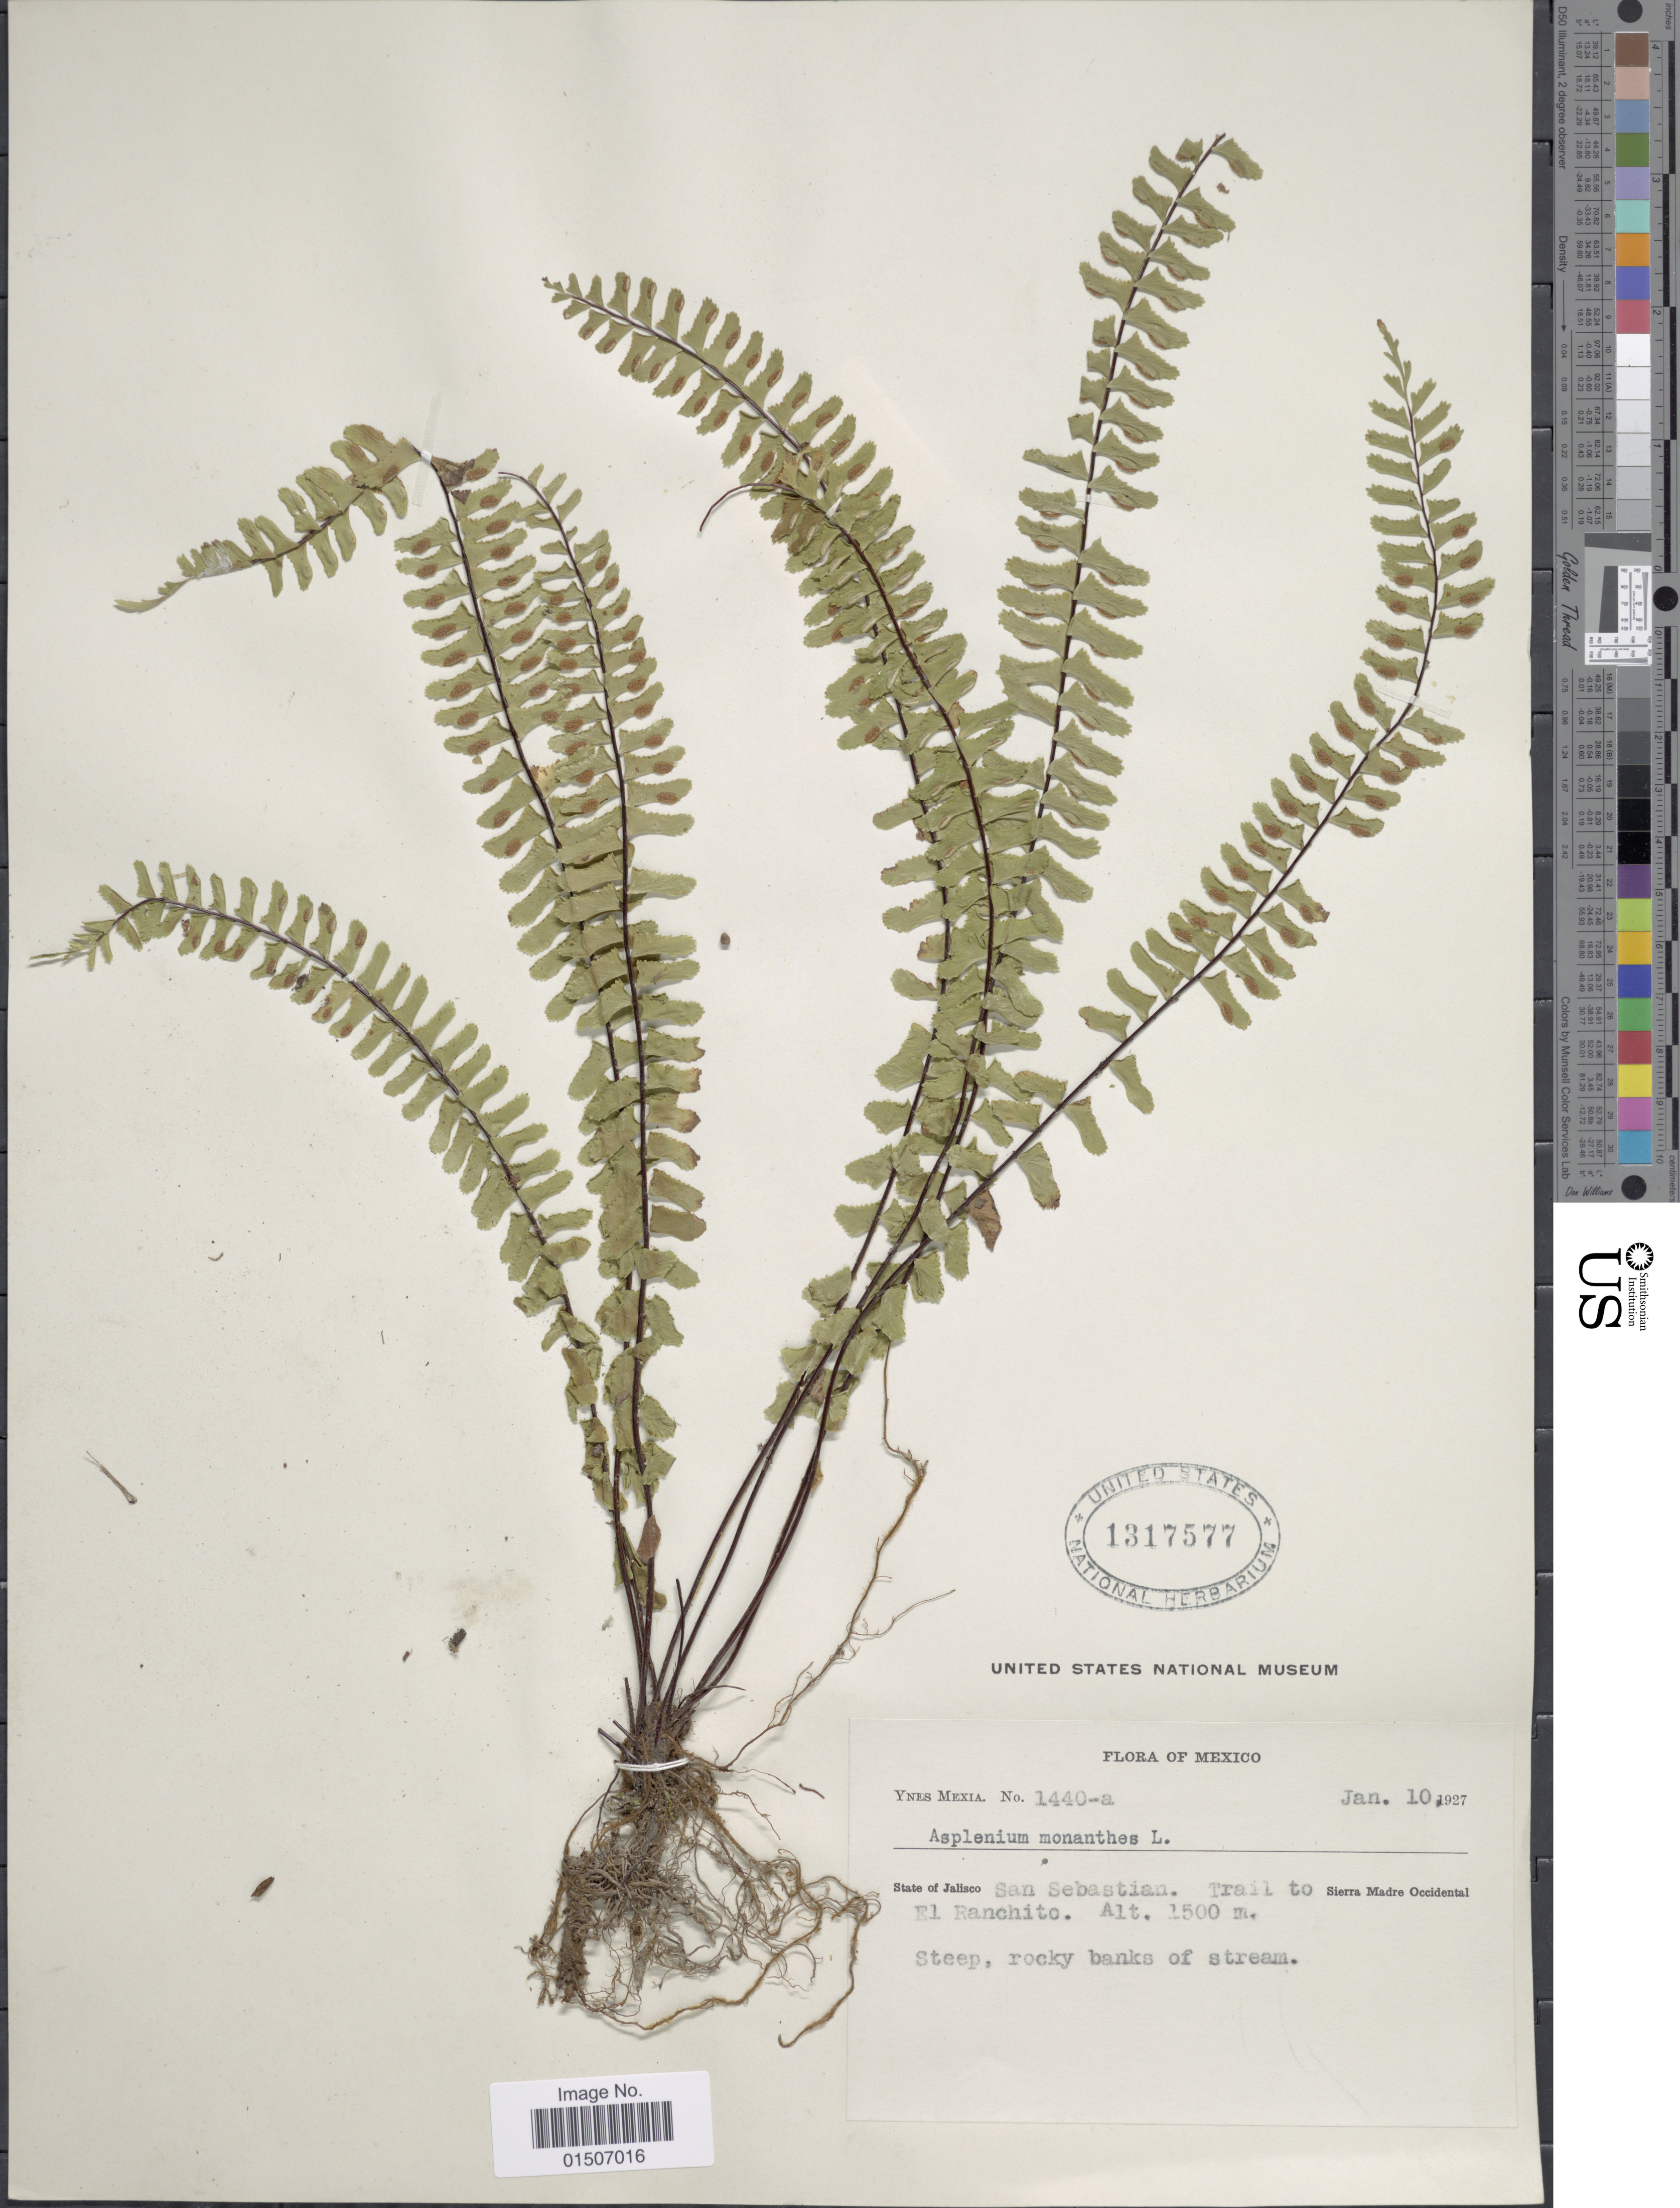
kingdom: Plantae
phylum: Tracheophyta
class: Polypodiopsida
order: Polypodiales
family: Aspleniaceae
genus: Asplenium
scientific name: Asplenium monanthes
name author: L.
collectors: Y. Mexia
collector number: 1440-a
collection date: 1927-01-10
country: Mexico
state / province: Jalisco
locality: San Sebastiian. Trail to Sierra madre Occidental , El Ranchito, Steep, rocky banks of stream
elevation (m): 1500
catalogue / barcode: US 1317577